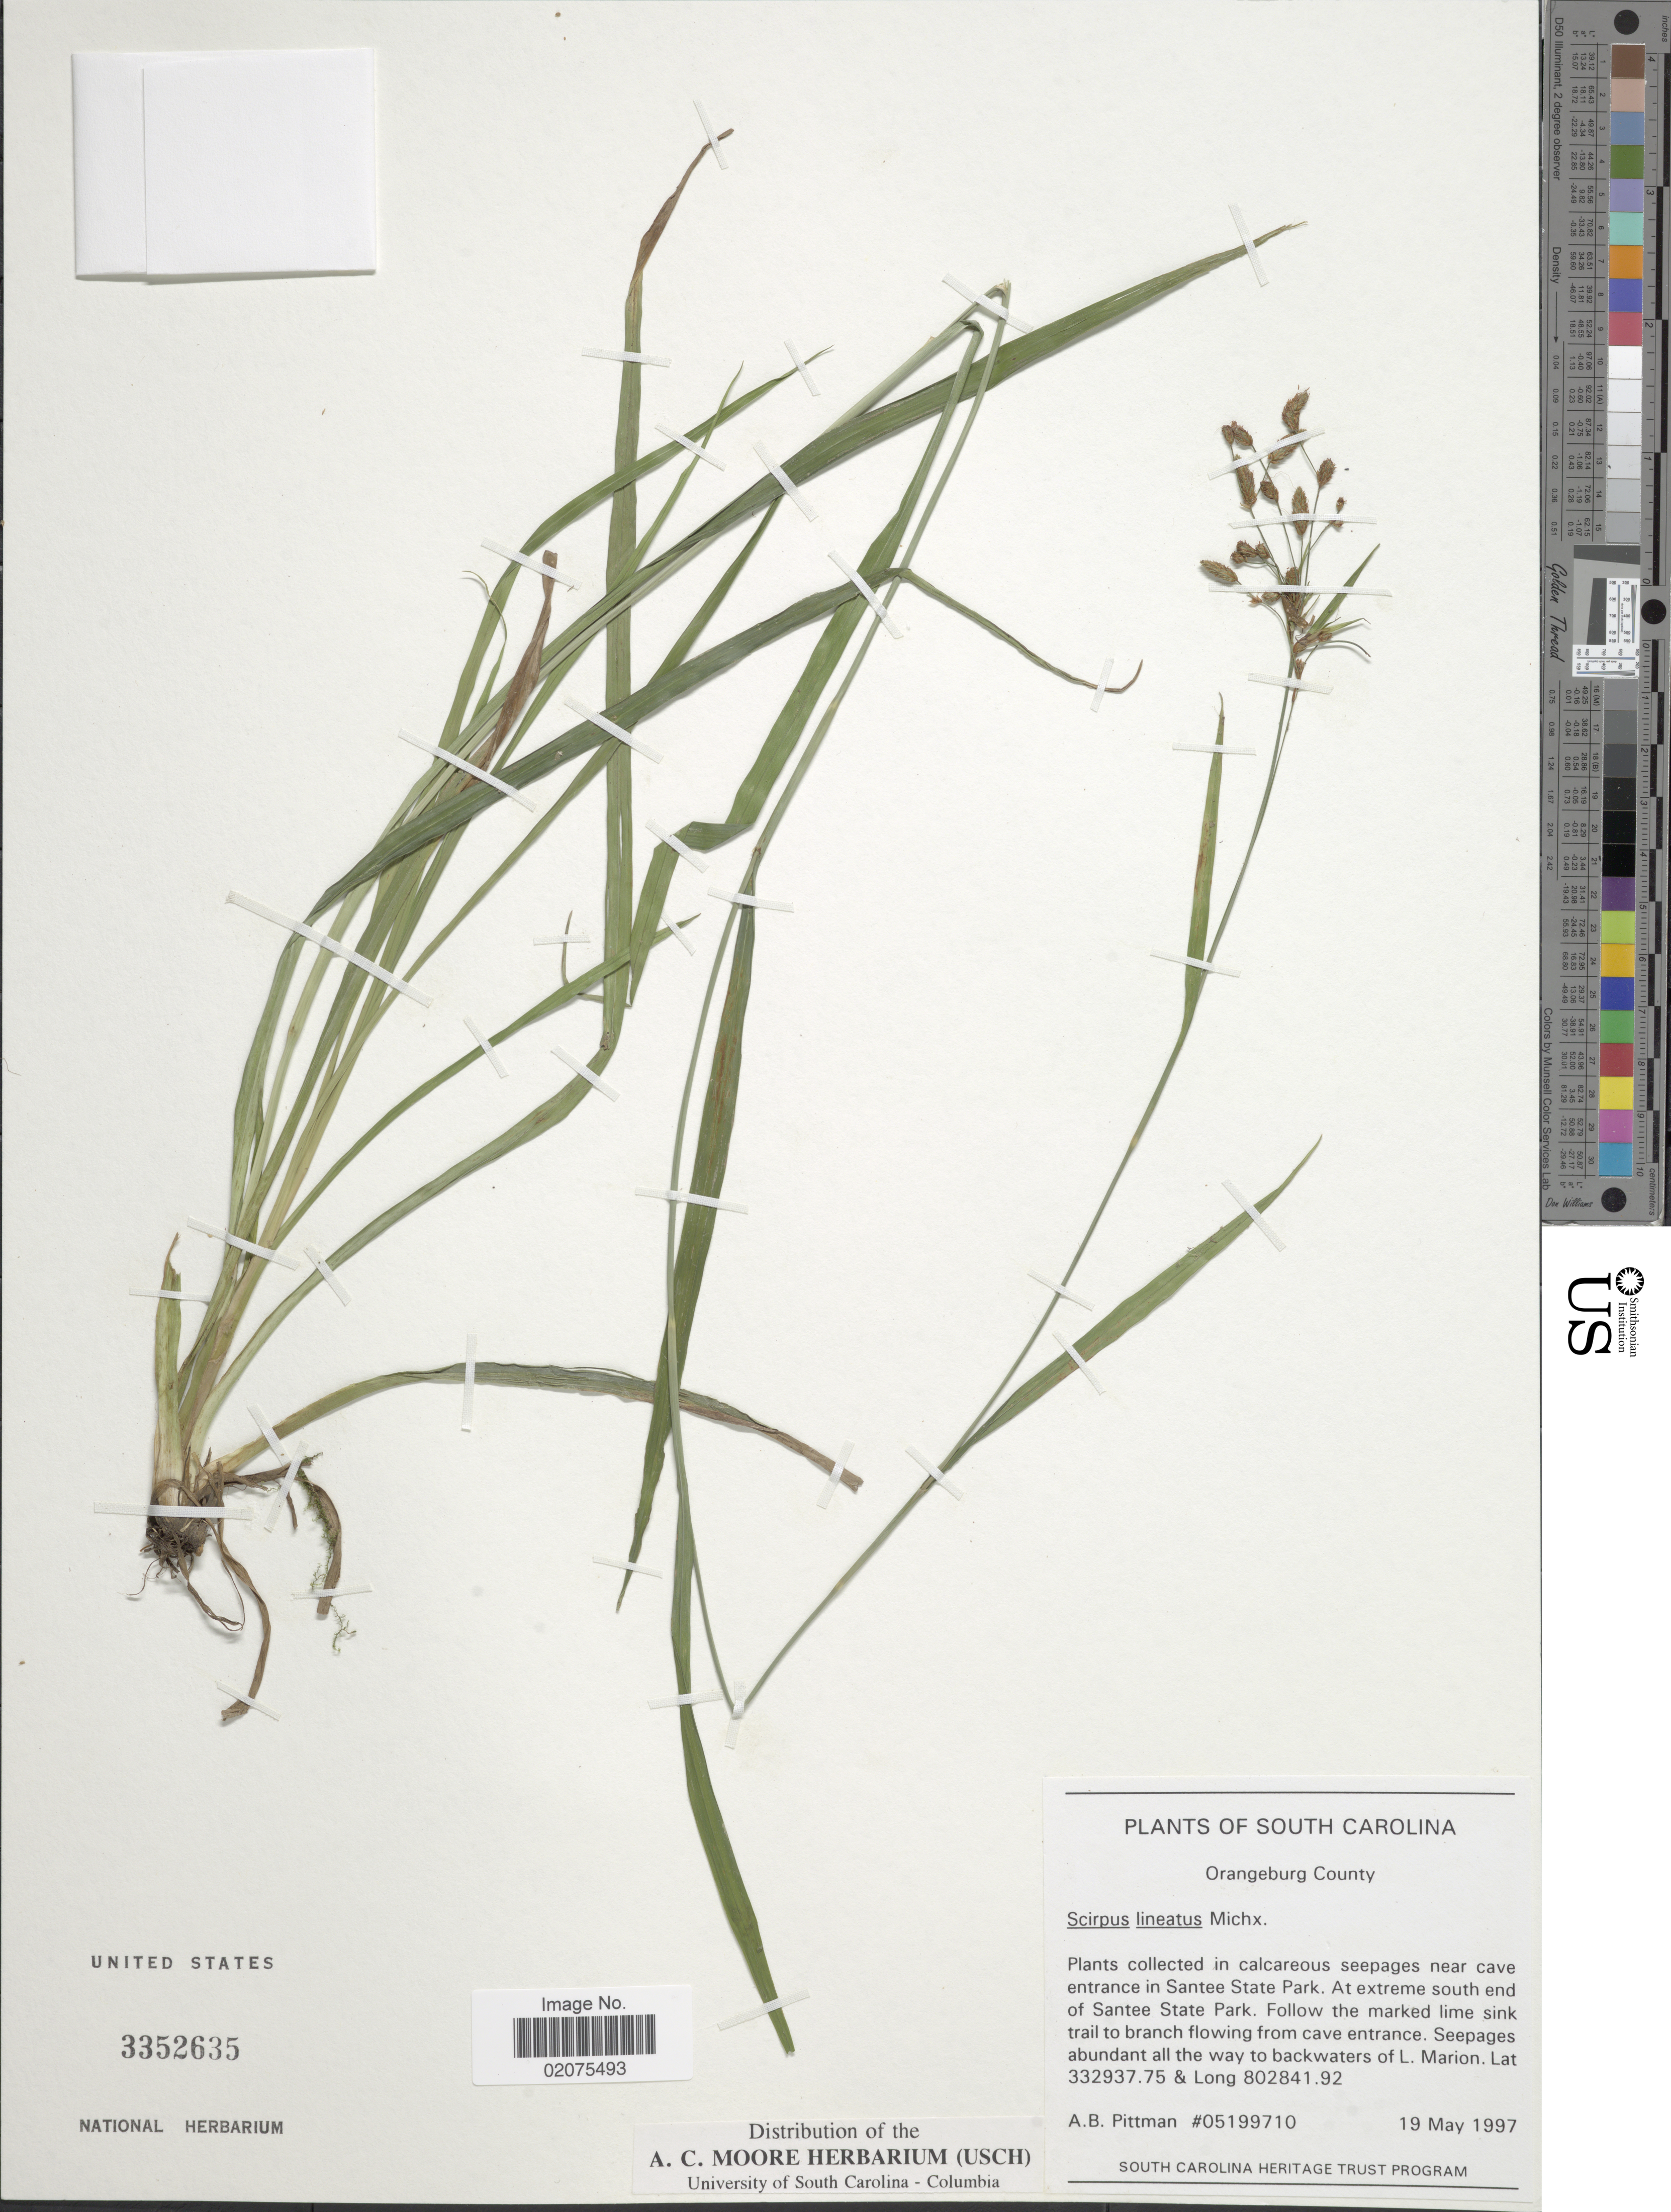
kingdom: Plantae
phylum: Tracheophyta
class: Liliopsida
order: Poales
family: Cyperaceae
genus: Scirpus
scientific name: Scirpus lineatus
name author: Michx.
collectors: A. B. Pittman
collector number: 05199710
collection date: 1997-05-19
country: United States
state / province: South Carolina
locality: Orangeburg County. near cave entrance in Santee State Park. At Extreme south end of Santee State Park.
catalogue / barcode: US 3352635